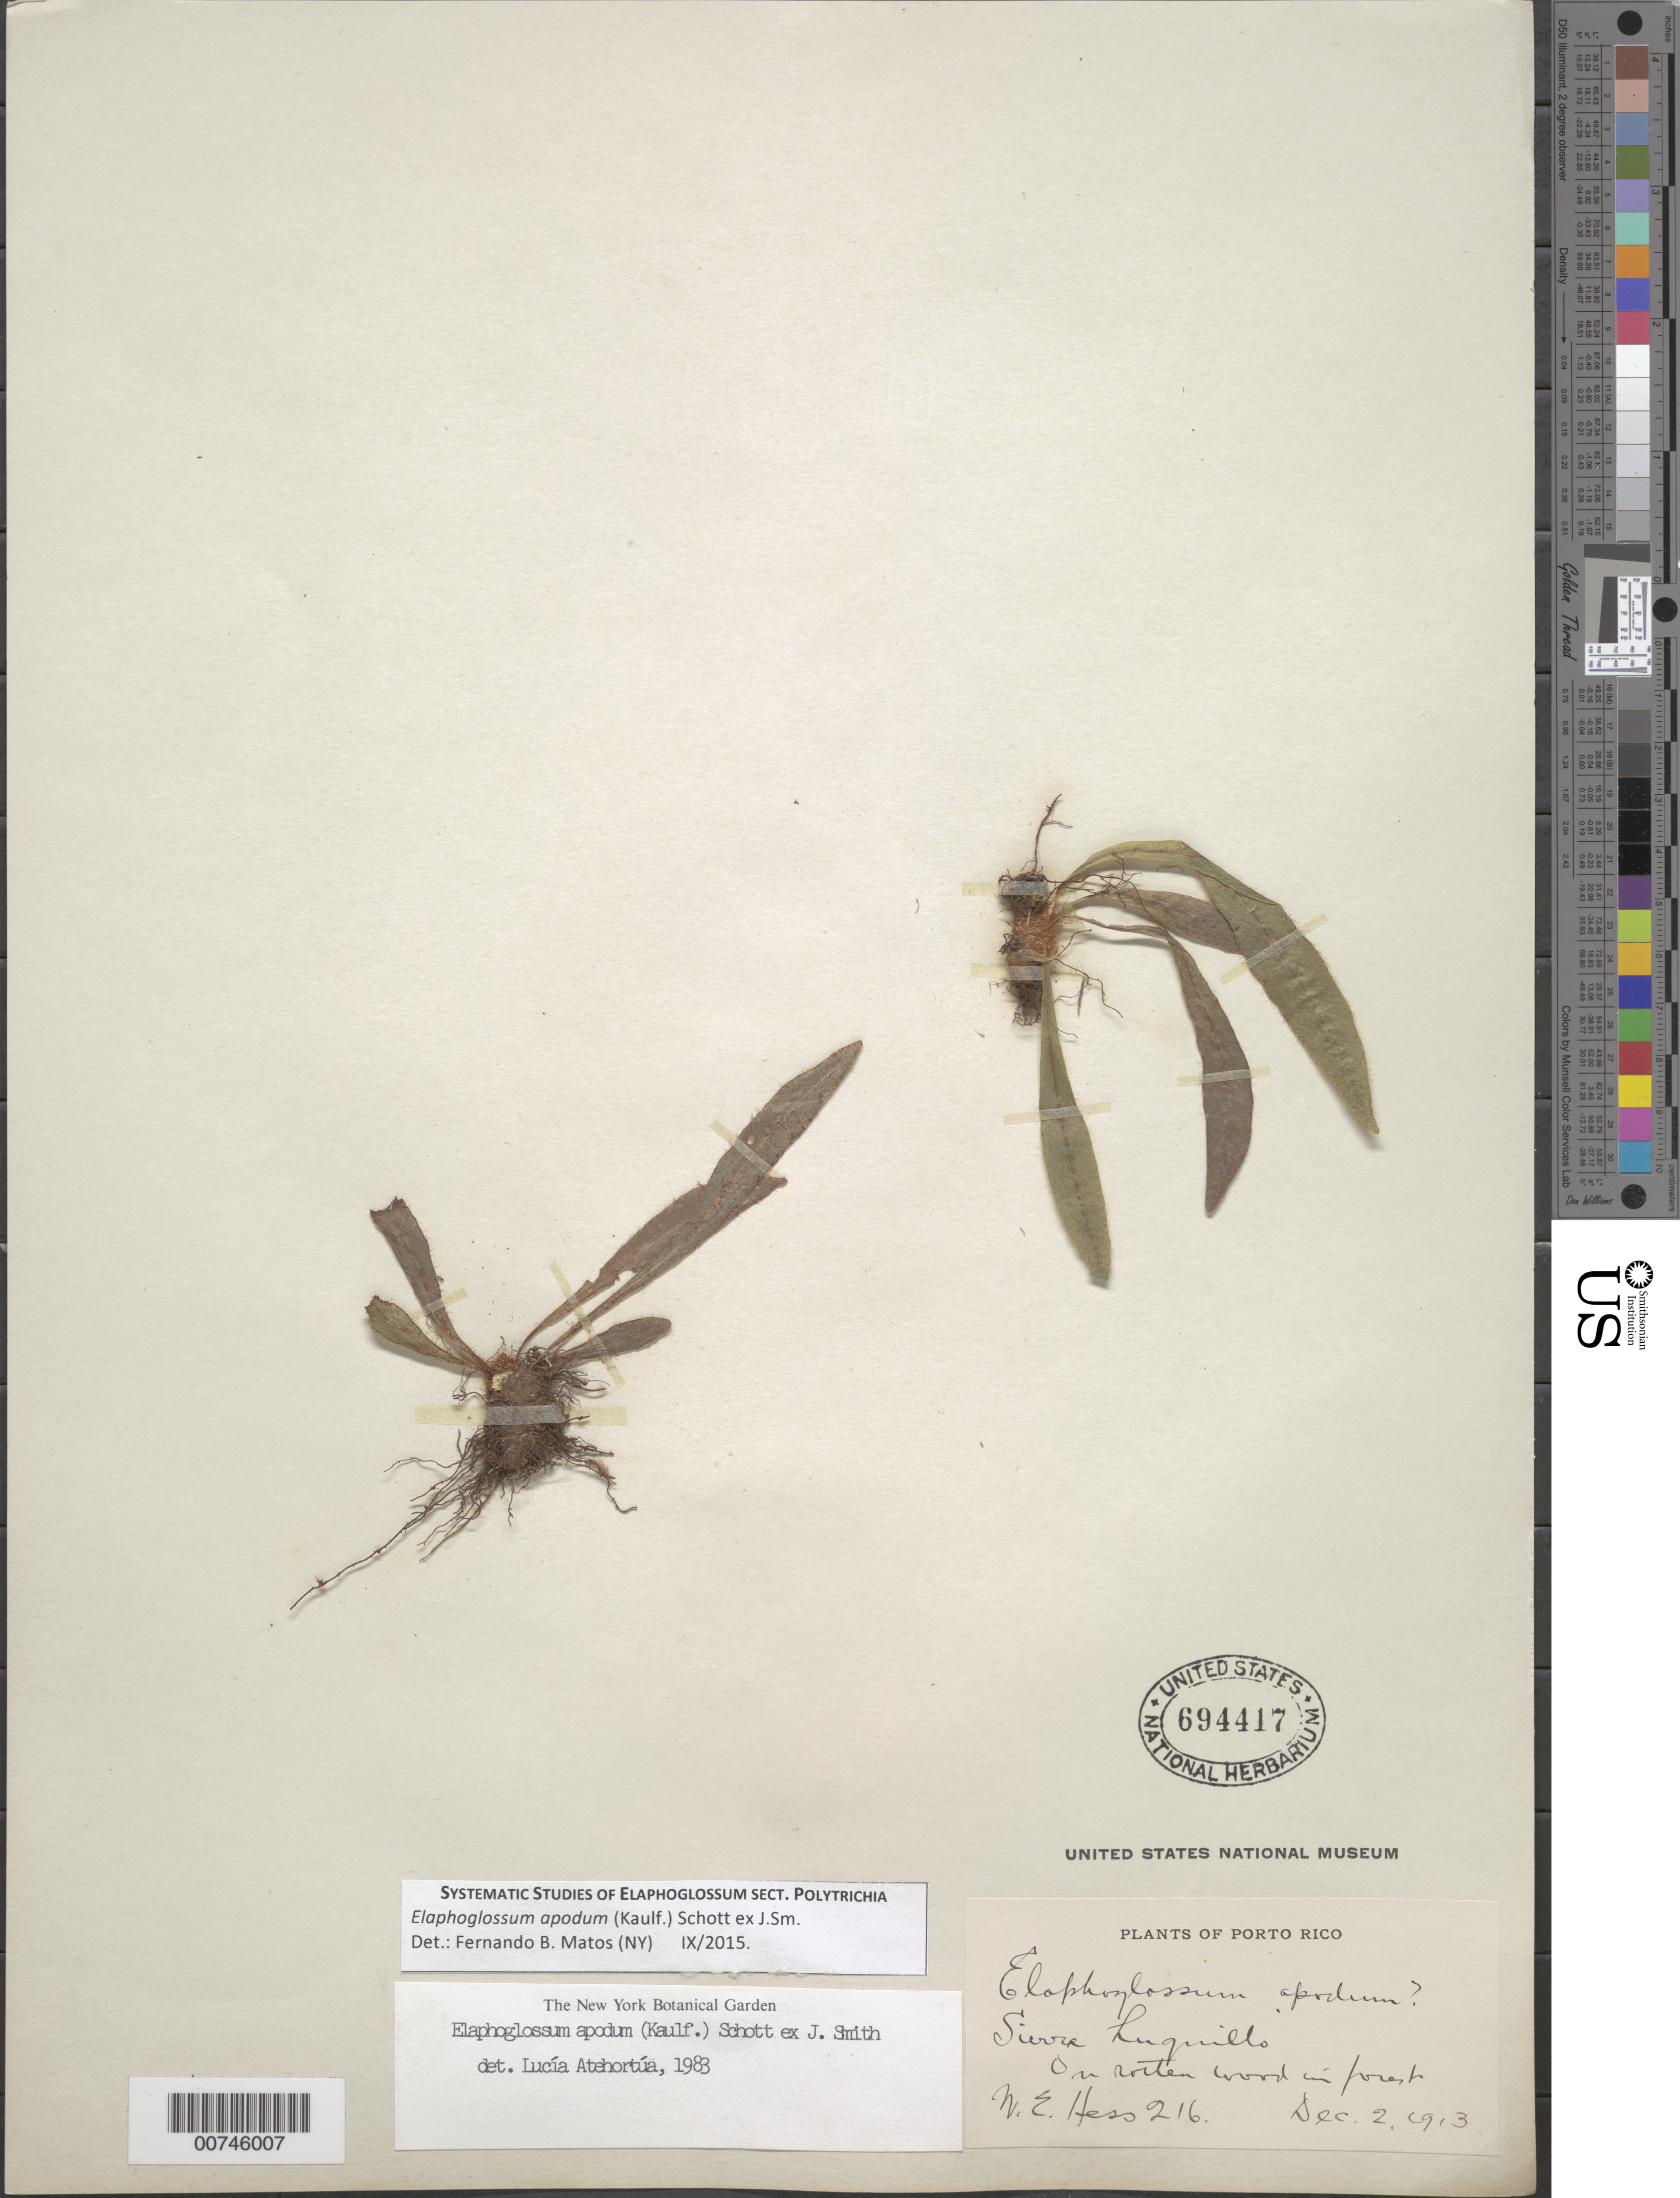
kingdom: Plantae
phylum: Tracheophyta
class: Polypodiopsida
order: Polypodiales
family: Dryopteridaceae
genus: Elaphoglossum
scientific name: Elaphoglossum apodum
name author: (Kaulf.) Schott ex J. Sm.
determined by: Atehortúa, L. G.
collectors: W. Hess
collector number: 216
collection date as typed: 02 Dec 1913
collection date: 1913-12-02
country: Puerto Rico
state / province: Luquillo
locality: Sierra de Luquillo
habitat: On rotten wood in forest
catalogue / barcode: US 694417